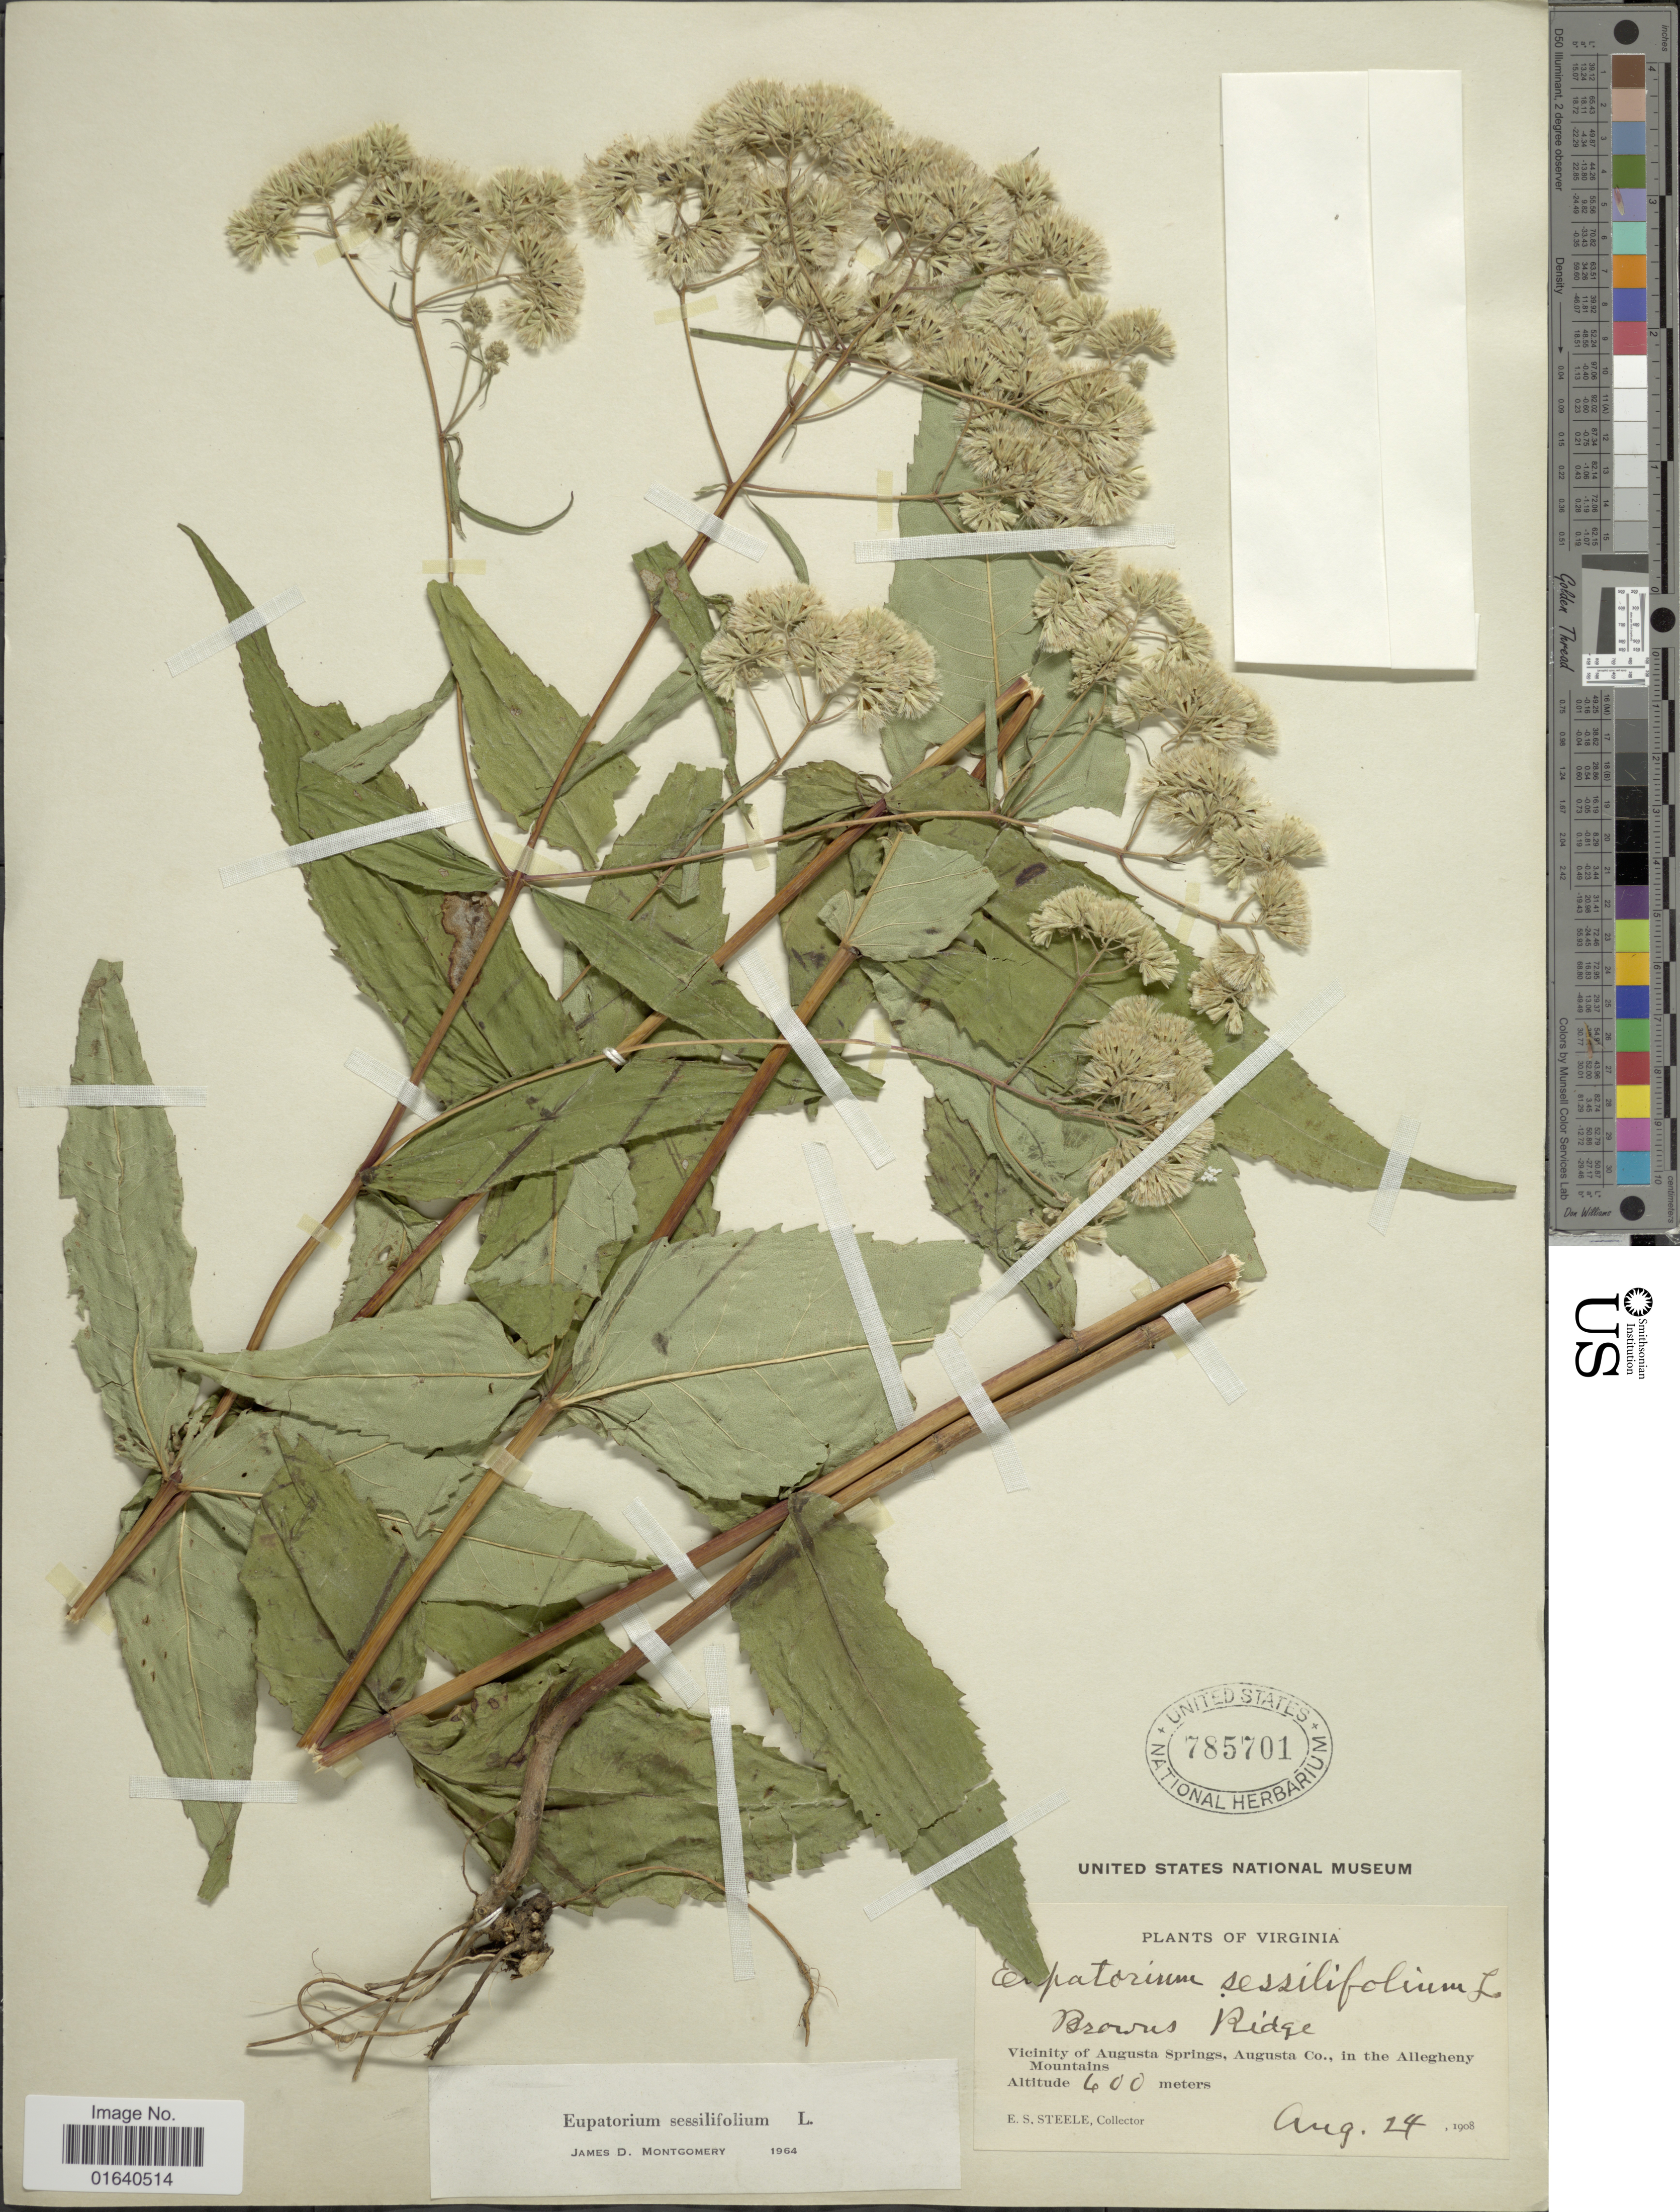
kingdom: Plantae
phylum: Tracheophyta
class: Magnoliopsida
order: Asterales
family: Asteraceae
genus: Eupatorium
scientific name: Eupatorium sessilifolium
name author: L.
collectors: E. Steele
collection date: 1908-08-24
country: United States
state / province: Virginia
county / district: Augusta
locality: Brown Ridge, Vicinity of Augusta Springs, Augusta Co., in the Allegheny Mountains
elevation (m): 600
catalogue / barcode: US 785701